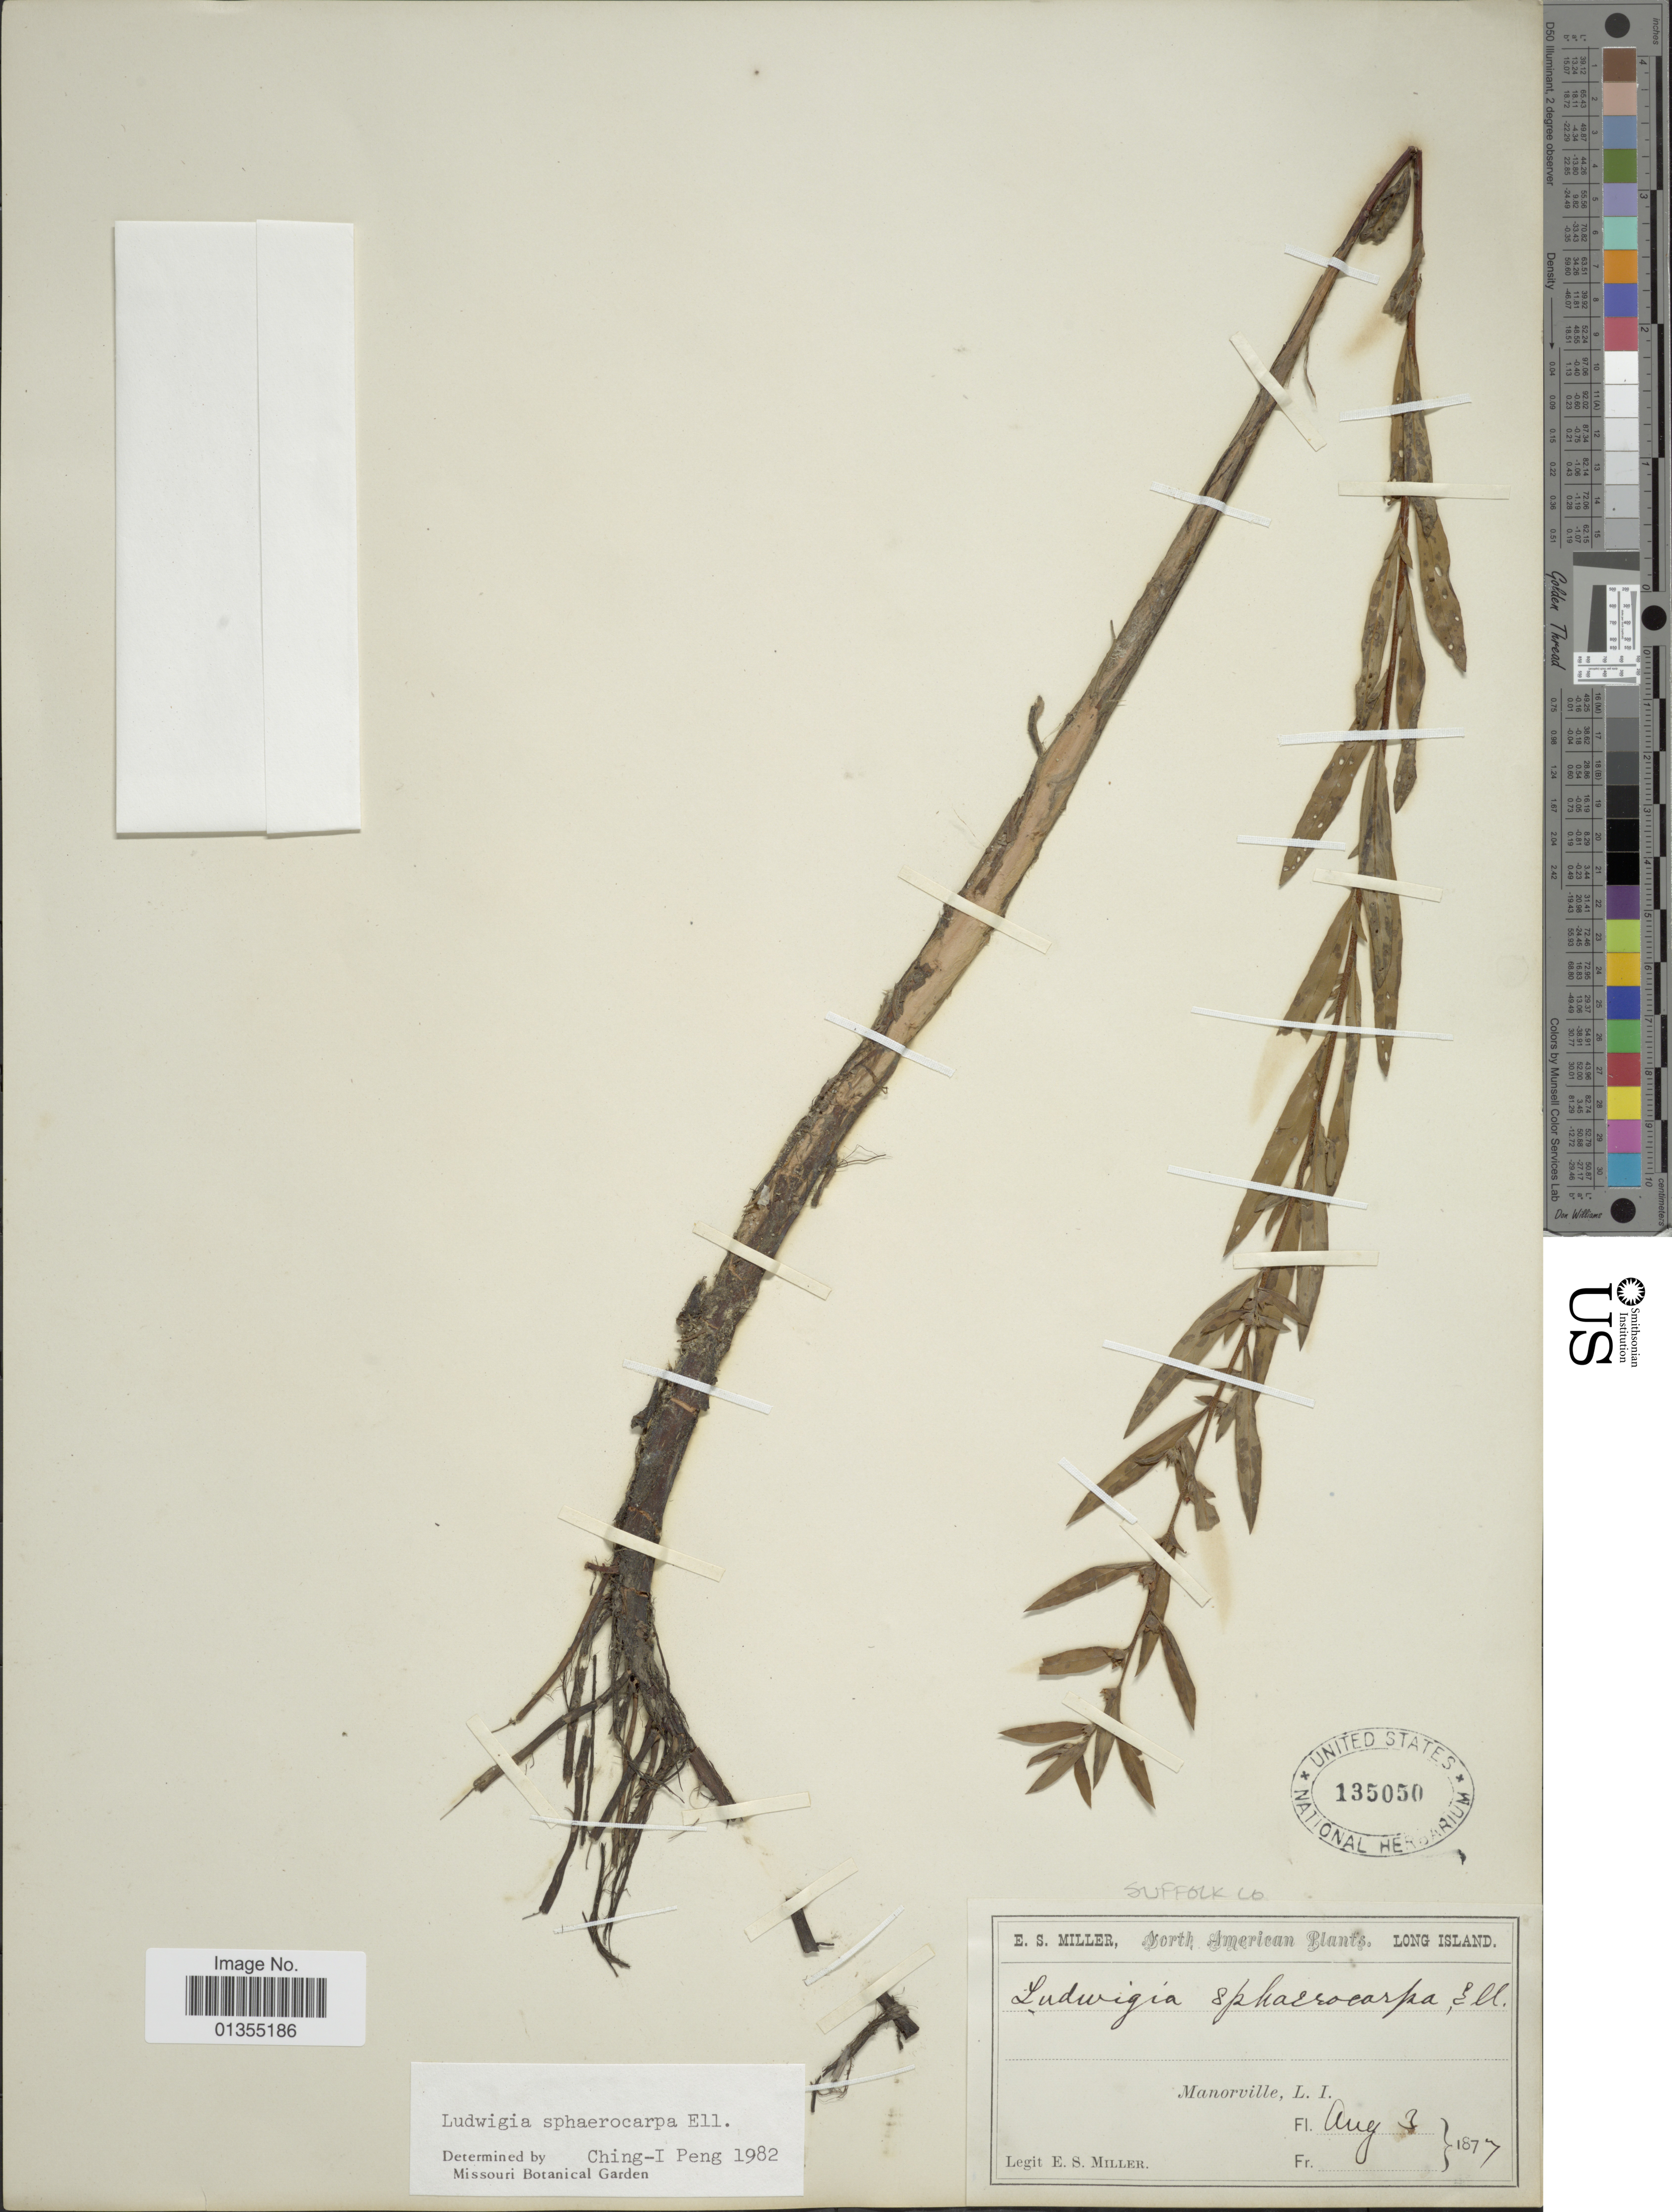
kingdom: Plantae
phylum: Tracheophyta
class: Magnoliopsida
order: Myrtales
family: Onagraceae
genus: Ludwigia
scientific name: Ludwigia sphaerocarpa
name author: Elliott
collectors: E. S. Miller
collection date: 1877-08-03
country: United States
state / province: New York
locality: Manorville, L.I.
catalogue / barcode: US 135050